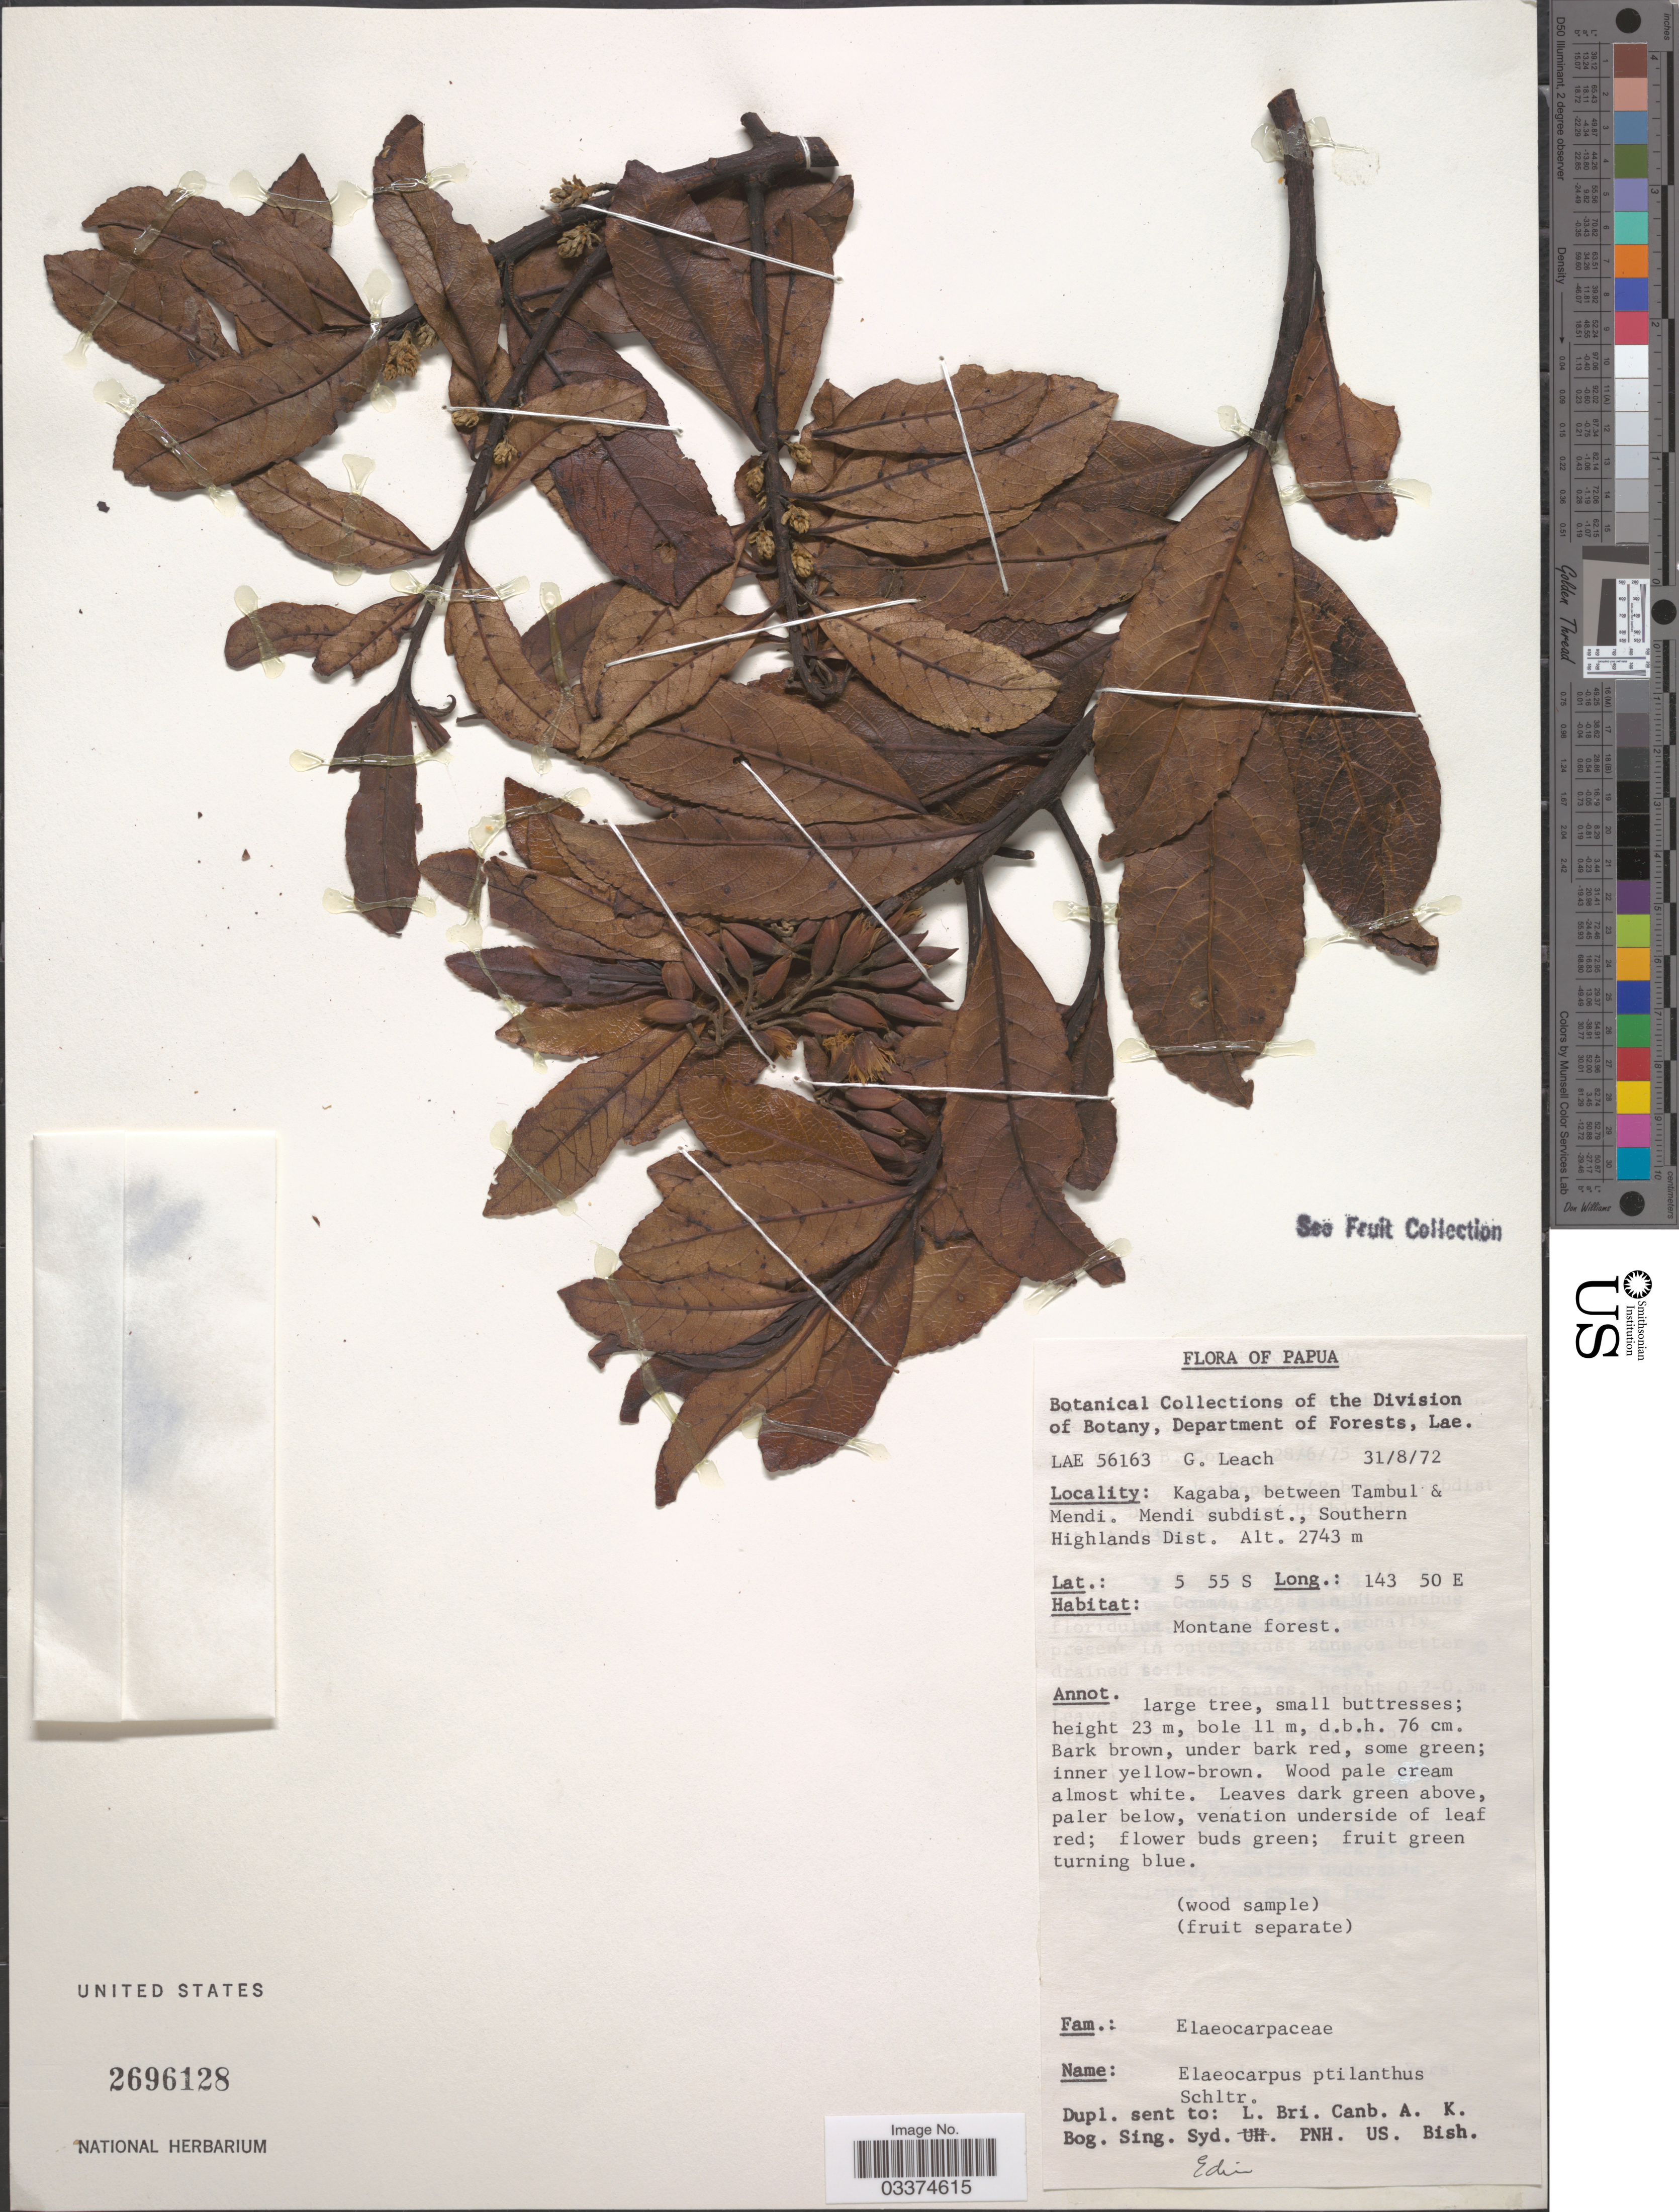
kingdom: Plantae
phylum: Tracheophyta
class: Magnoliopsida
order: Oxalidales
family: Elaeocarpaceae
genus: Elaeocarpus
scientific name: Elaeocarpus ptilanthus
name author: Schltr.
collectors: G. Leach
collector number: LAE56163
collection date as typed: Transcribed d/m/y: 31/8/72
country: Papua New Guinea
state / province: Southern Highlands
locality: Papua, Kagaba, between Tambul & Mendi. Mendi subdist., Southern Highlands Dist.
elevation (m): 2743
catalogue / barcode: US 2696128